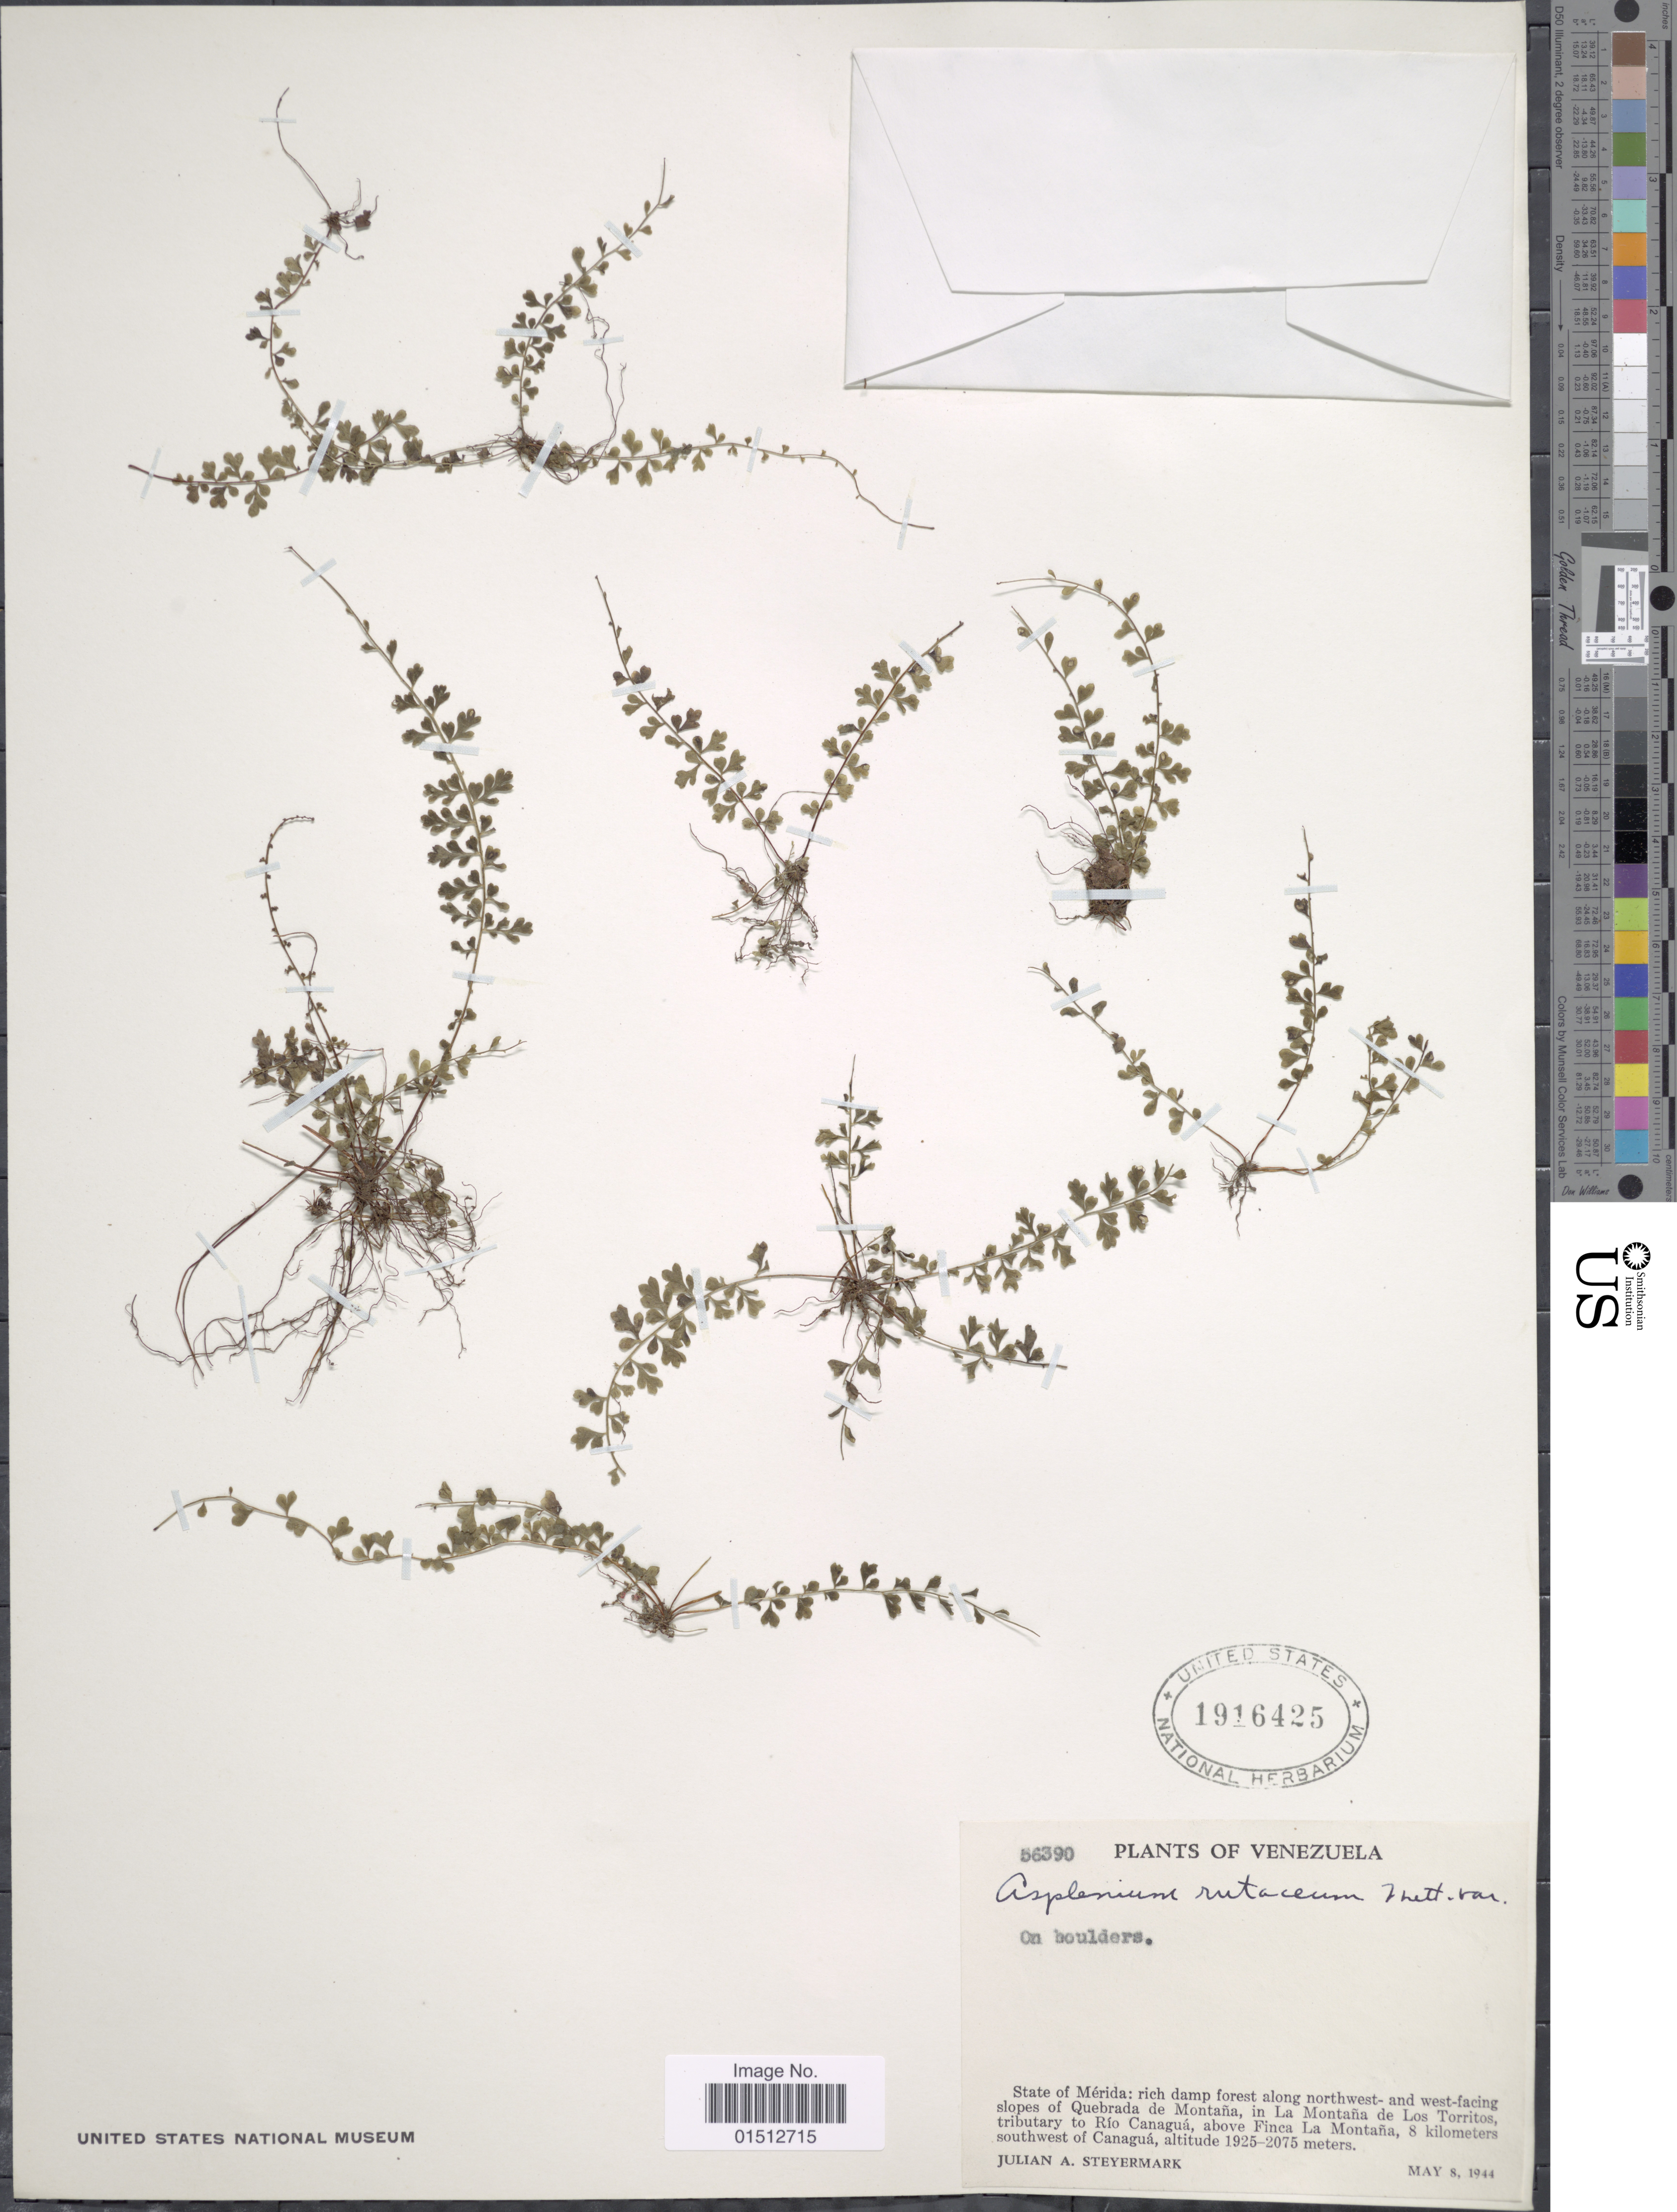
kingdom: Plantae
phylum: Tracheophyta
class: Polypodiopsida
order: Polypodiales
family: Aspleniaceae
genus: Asplenium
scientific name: Asplenium rutaceum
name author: (Willd.) Mett.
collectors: J. Steyermark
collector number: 56390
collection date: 1944-05-08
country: Venezuela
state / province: Mérida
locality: Venezuela, State of Merida, ridge damp forest along northwest-and west-facing slopes of Quebrada de Montana, in La Montana de Los Torritos, tributary to Rio Canagua, above Finca La Montana, 8 kilometers southwest of Canagua.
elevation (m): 1925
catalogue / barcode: US 1916425